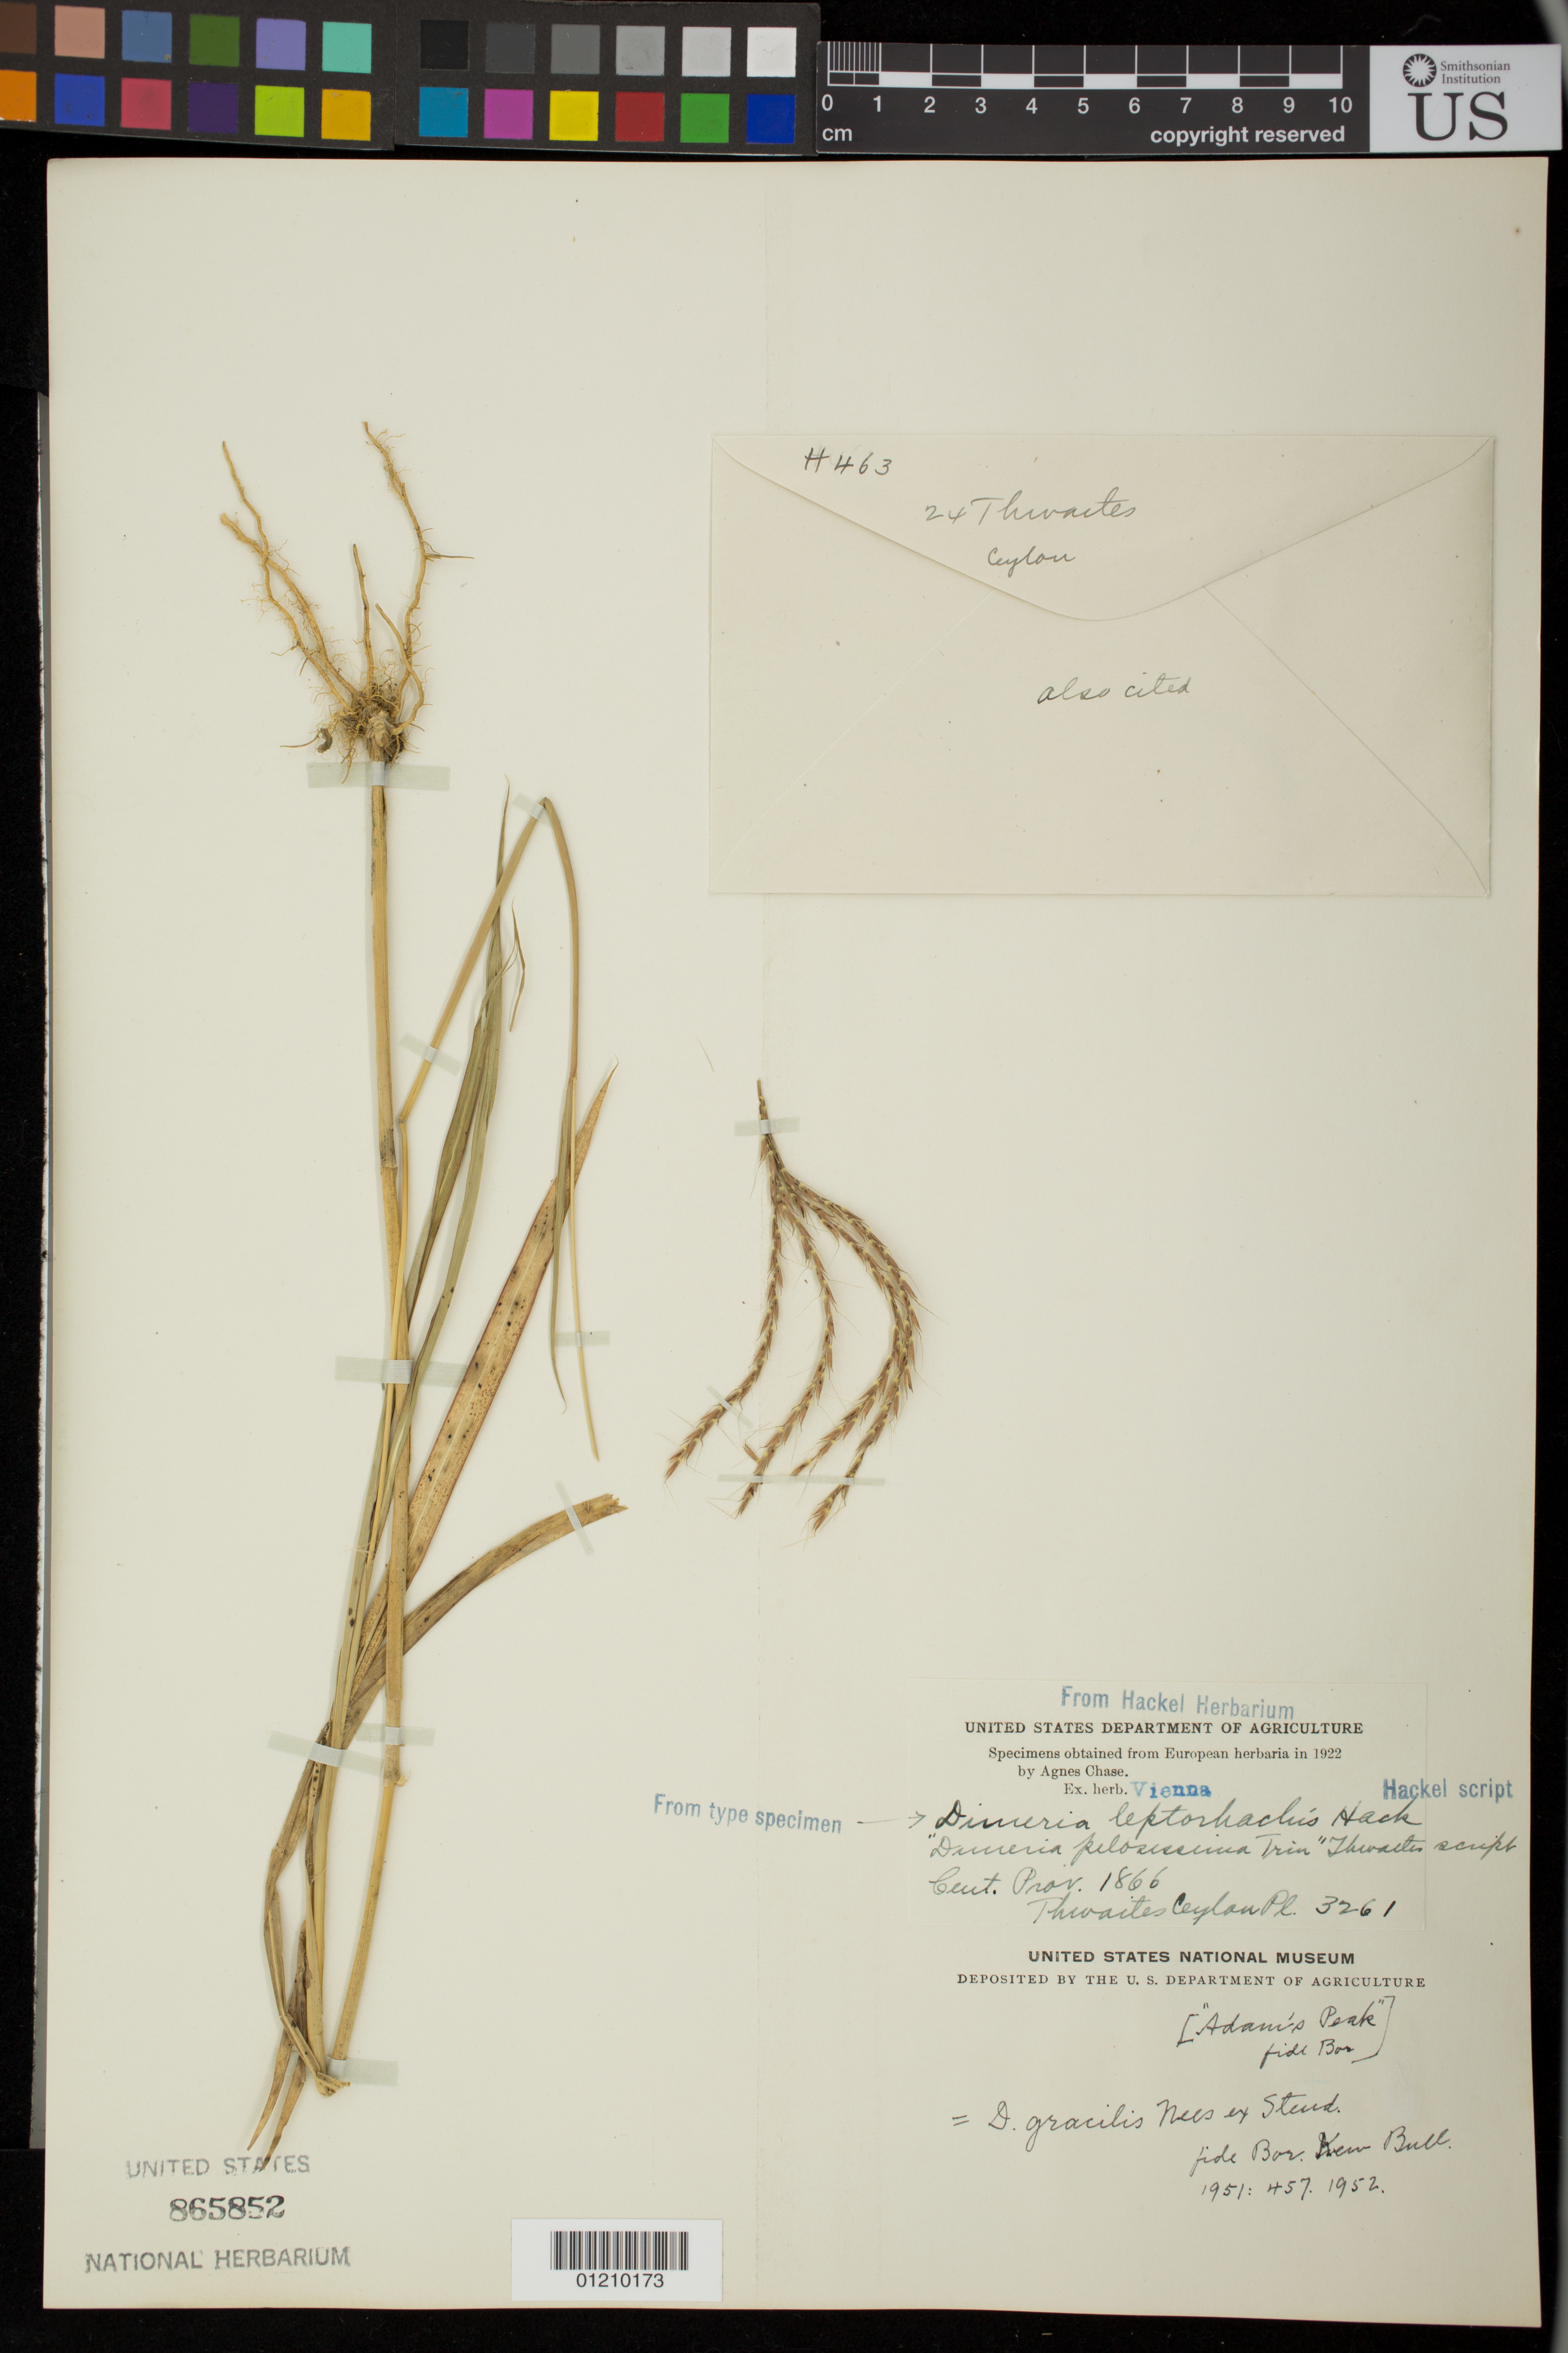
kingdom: Plantae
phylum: Tracheophyta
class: Liliopsida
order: Poales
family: Poaceae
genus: Dimeria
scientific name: Dimeria leptorhachis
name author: Hack.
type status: Isosyntype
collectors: G. H. K. Thwaites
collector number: Ceylon Pl. 3261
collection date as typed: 1866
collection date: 1866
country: Sri Lanka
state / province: Central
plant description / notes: Fragmentary material of type specimen ex herb.Vienna.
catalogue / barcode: US 865852